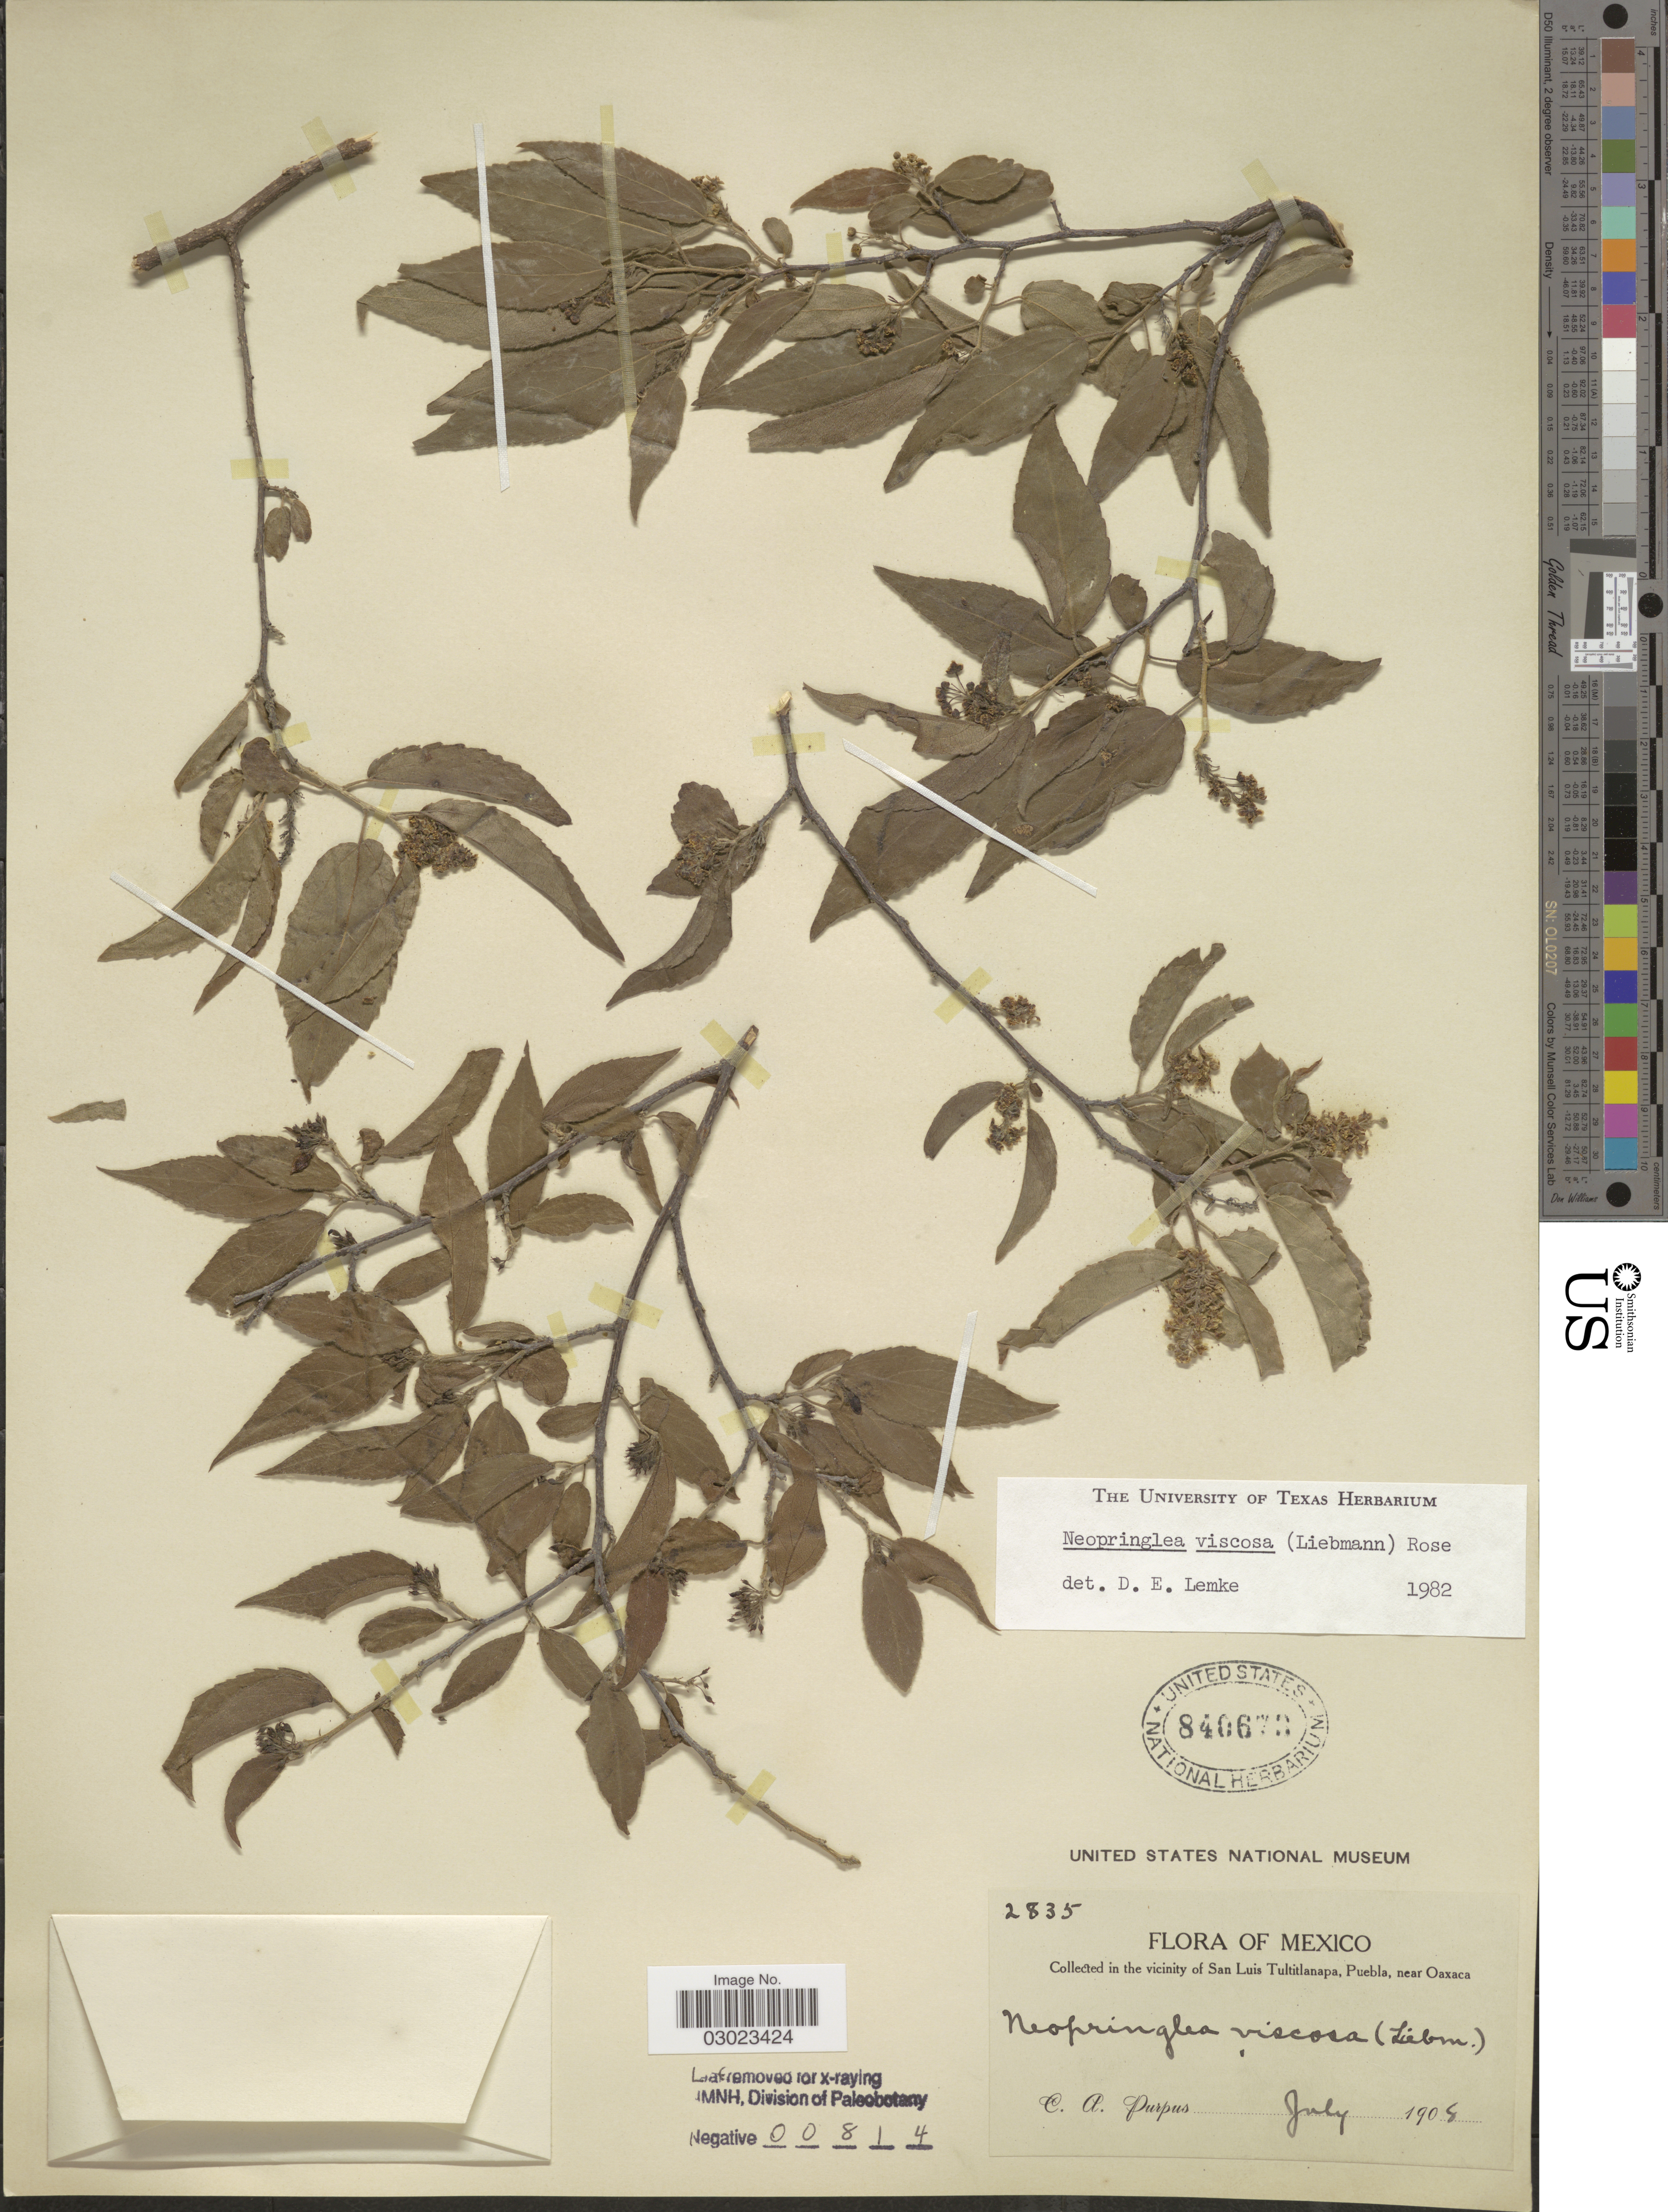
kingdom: Plantae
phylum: Tracheophyta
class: Magnoliopsida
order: Malpighiales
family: Salicaceae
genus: Neopringlea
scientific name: Neopringlea viscosa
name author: (Liebm.) Rose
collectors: C. A. Purpus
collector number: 2835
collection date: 1908-07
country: Mexico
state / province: Puebla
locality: In the vicinity of San Luis Tultitlanapa, Puebla, near Oaxaca.